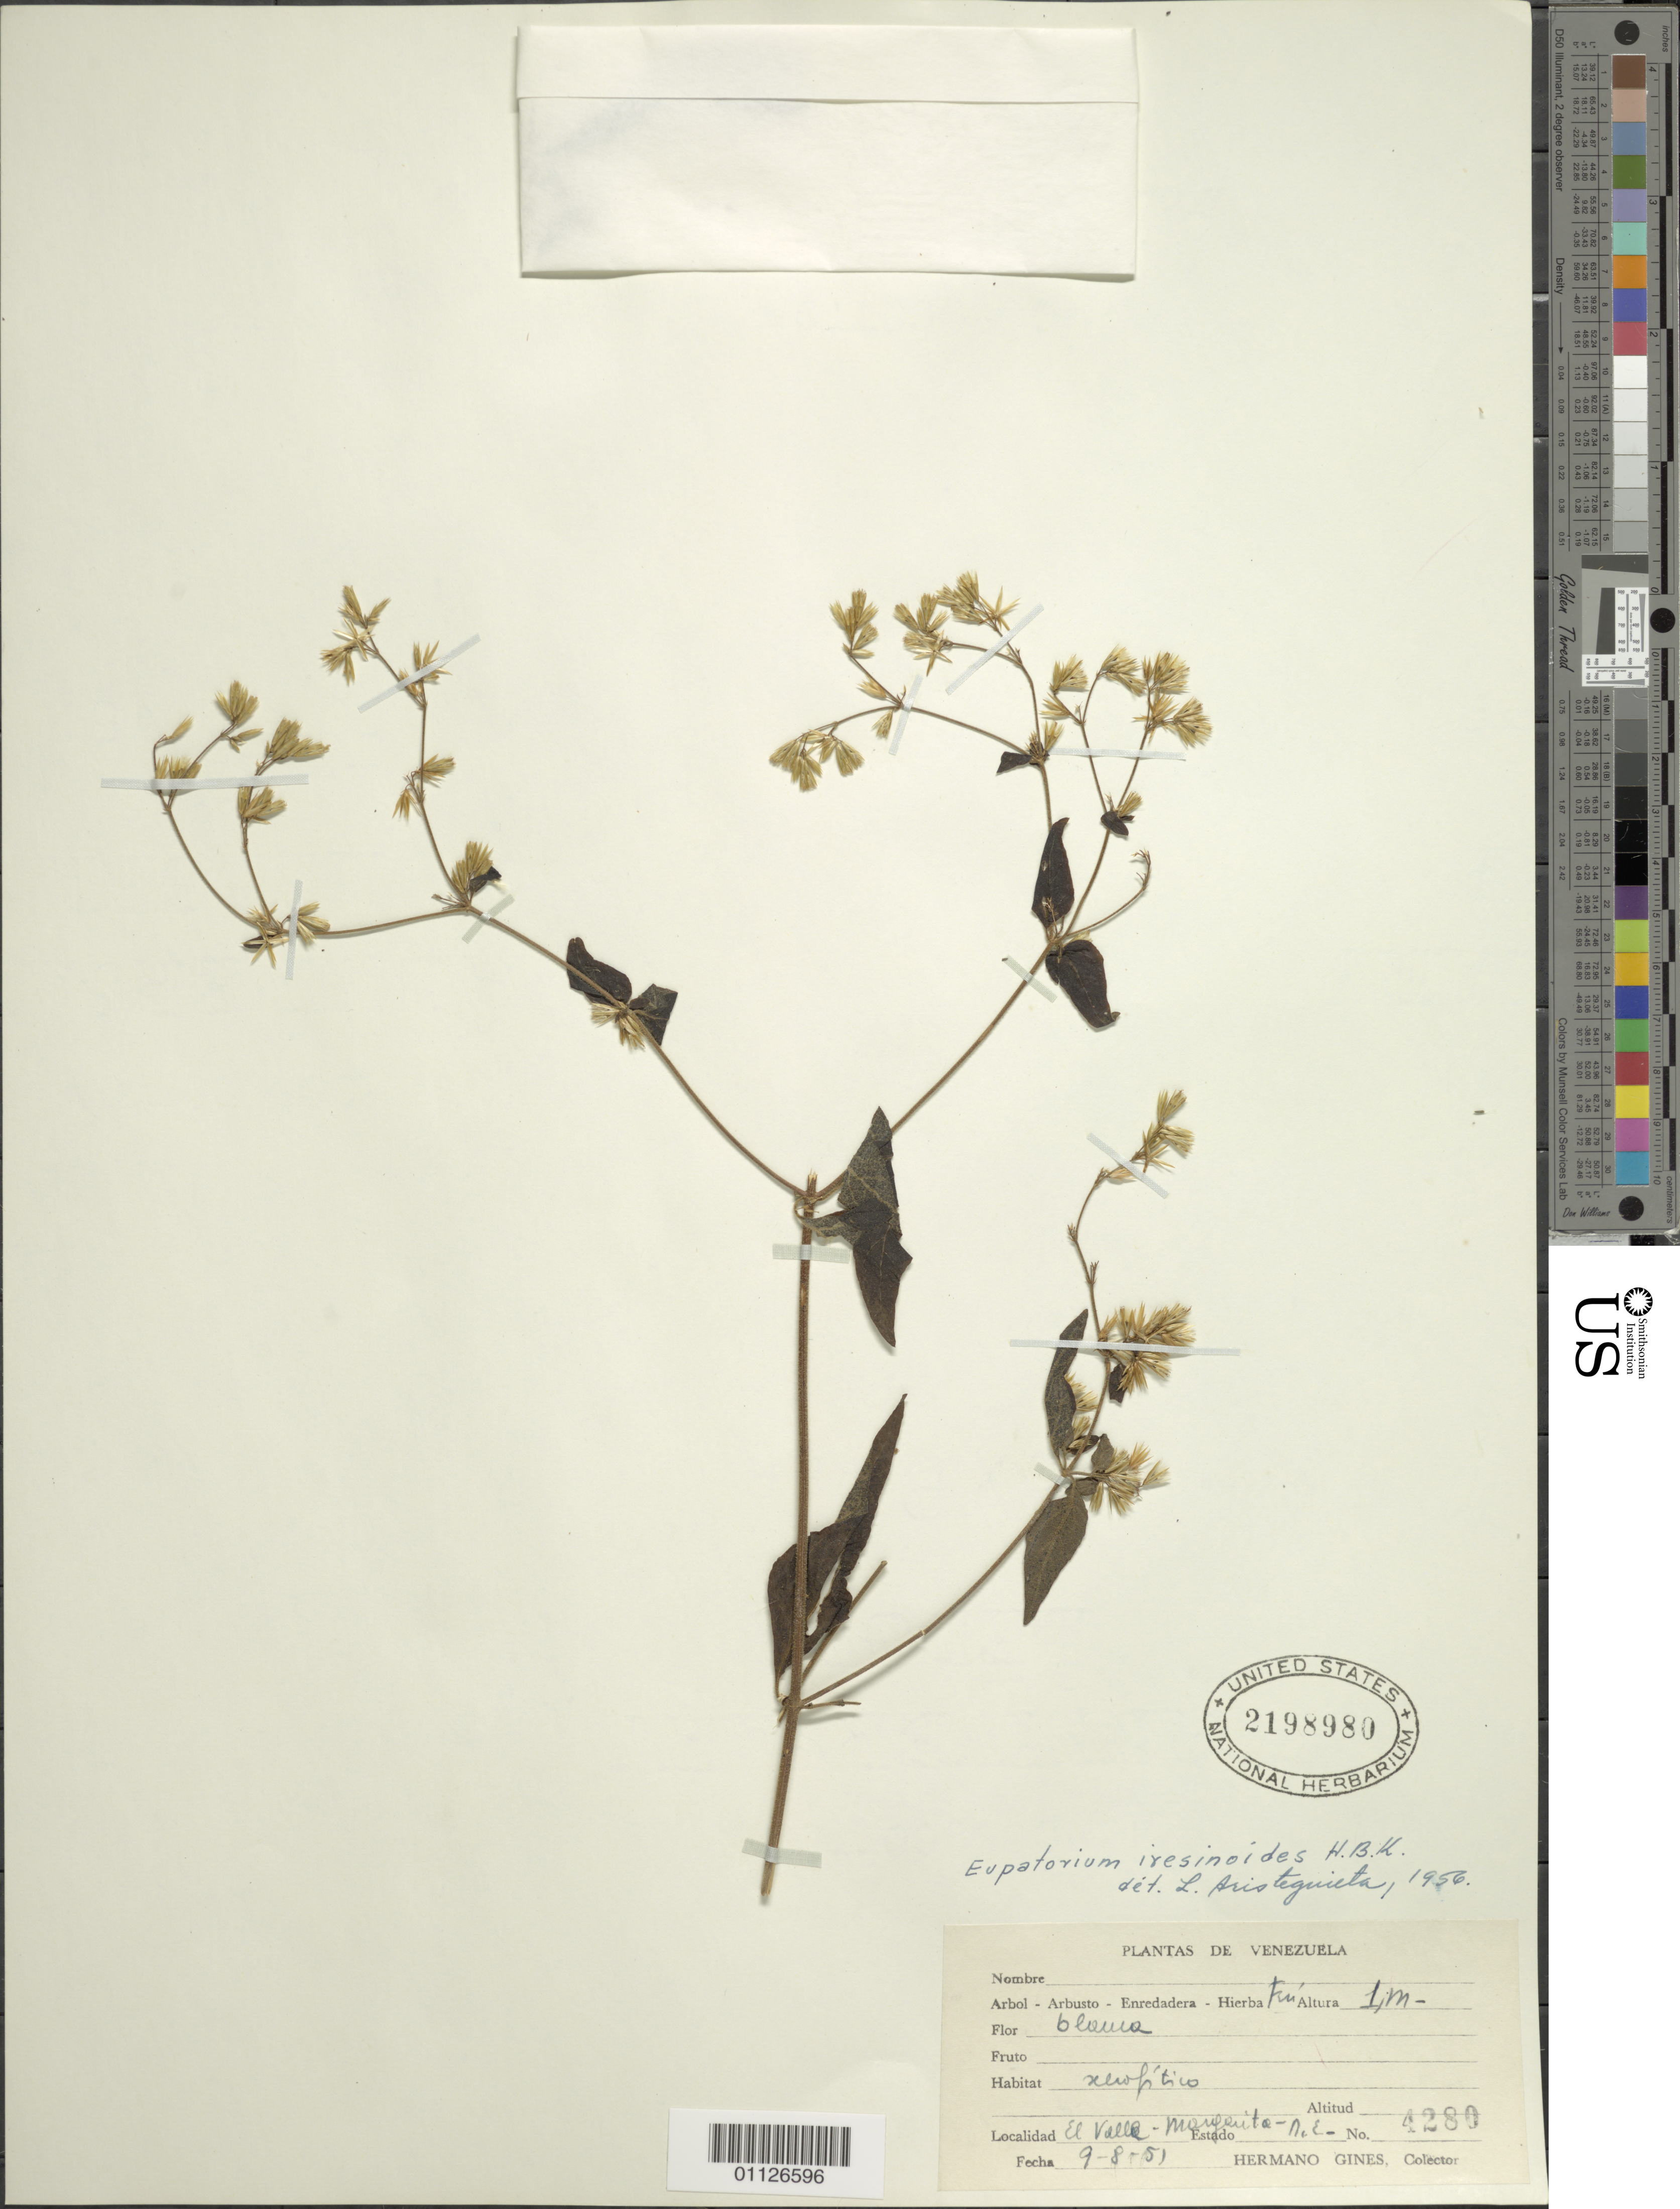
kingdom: Plantae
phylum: Tracheophyta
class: Magnoliopsida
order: Asterales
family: Asteraceae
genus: Condylidium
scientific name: Condylidium iresinoides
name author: (Kunth) R.M. King & H. Rob.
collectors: Bro. Gines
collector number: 4280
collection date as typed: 09 Aug 1951 or 08 Sep 1951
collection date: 1951-08-09 or 1951-09-08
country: Venezuela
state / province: Nueva Esparta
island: Margarita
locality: El Valle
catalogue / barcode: US 2198980